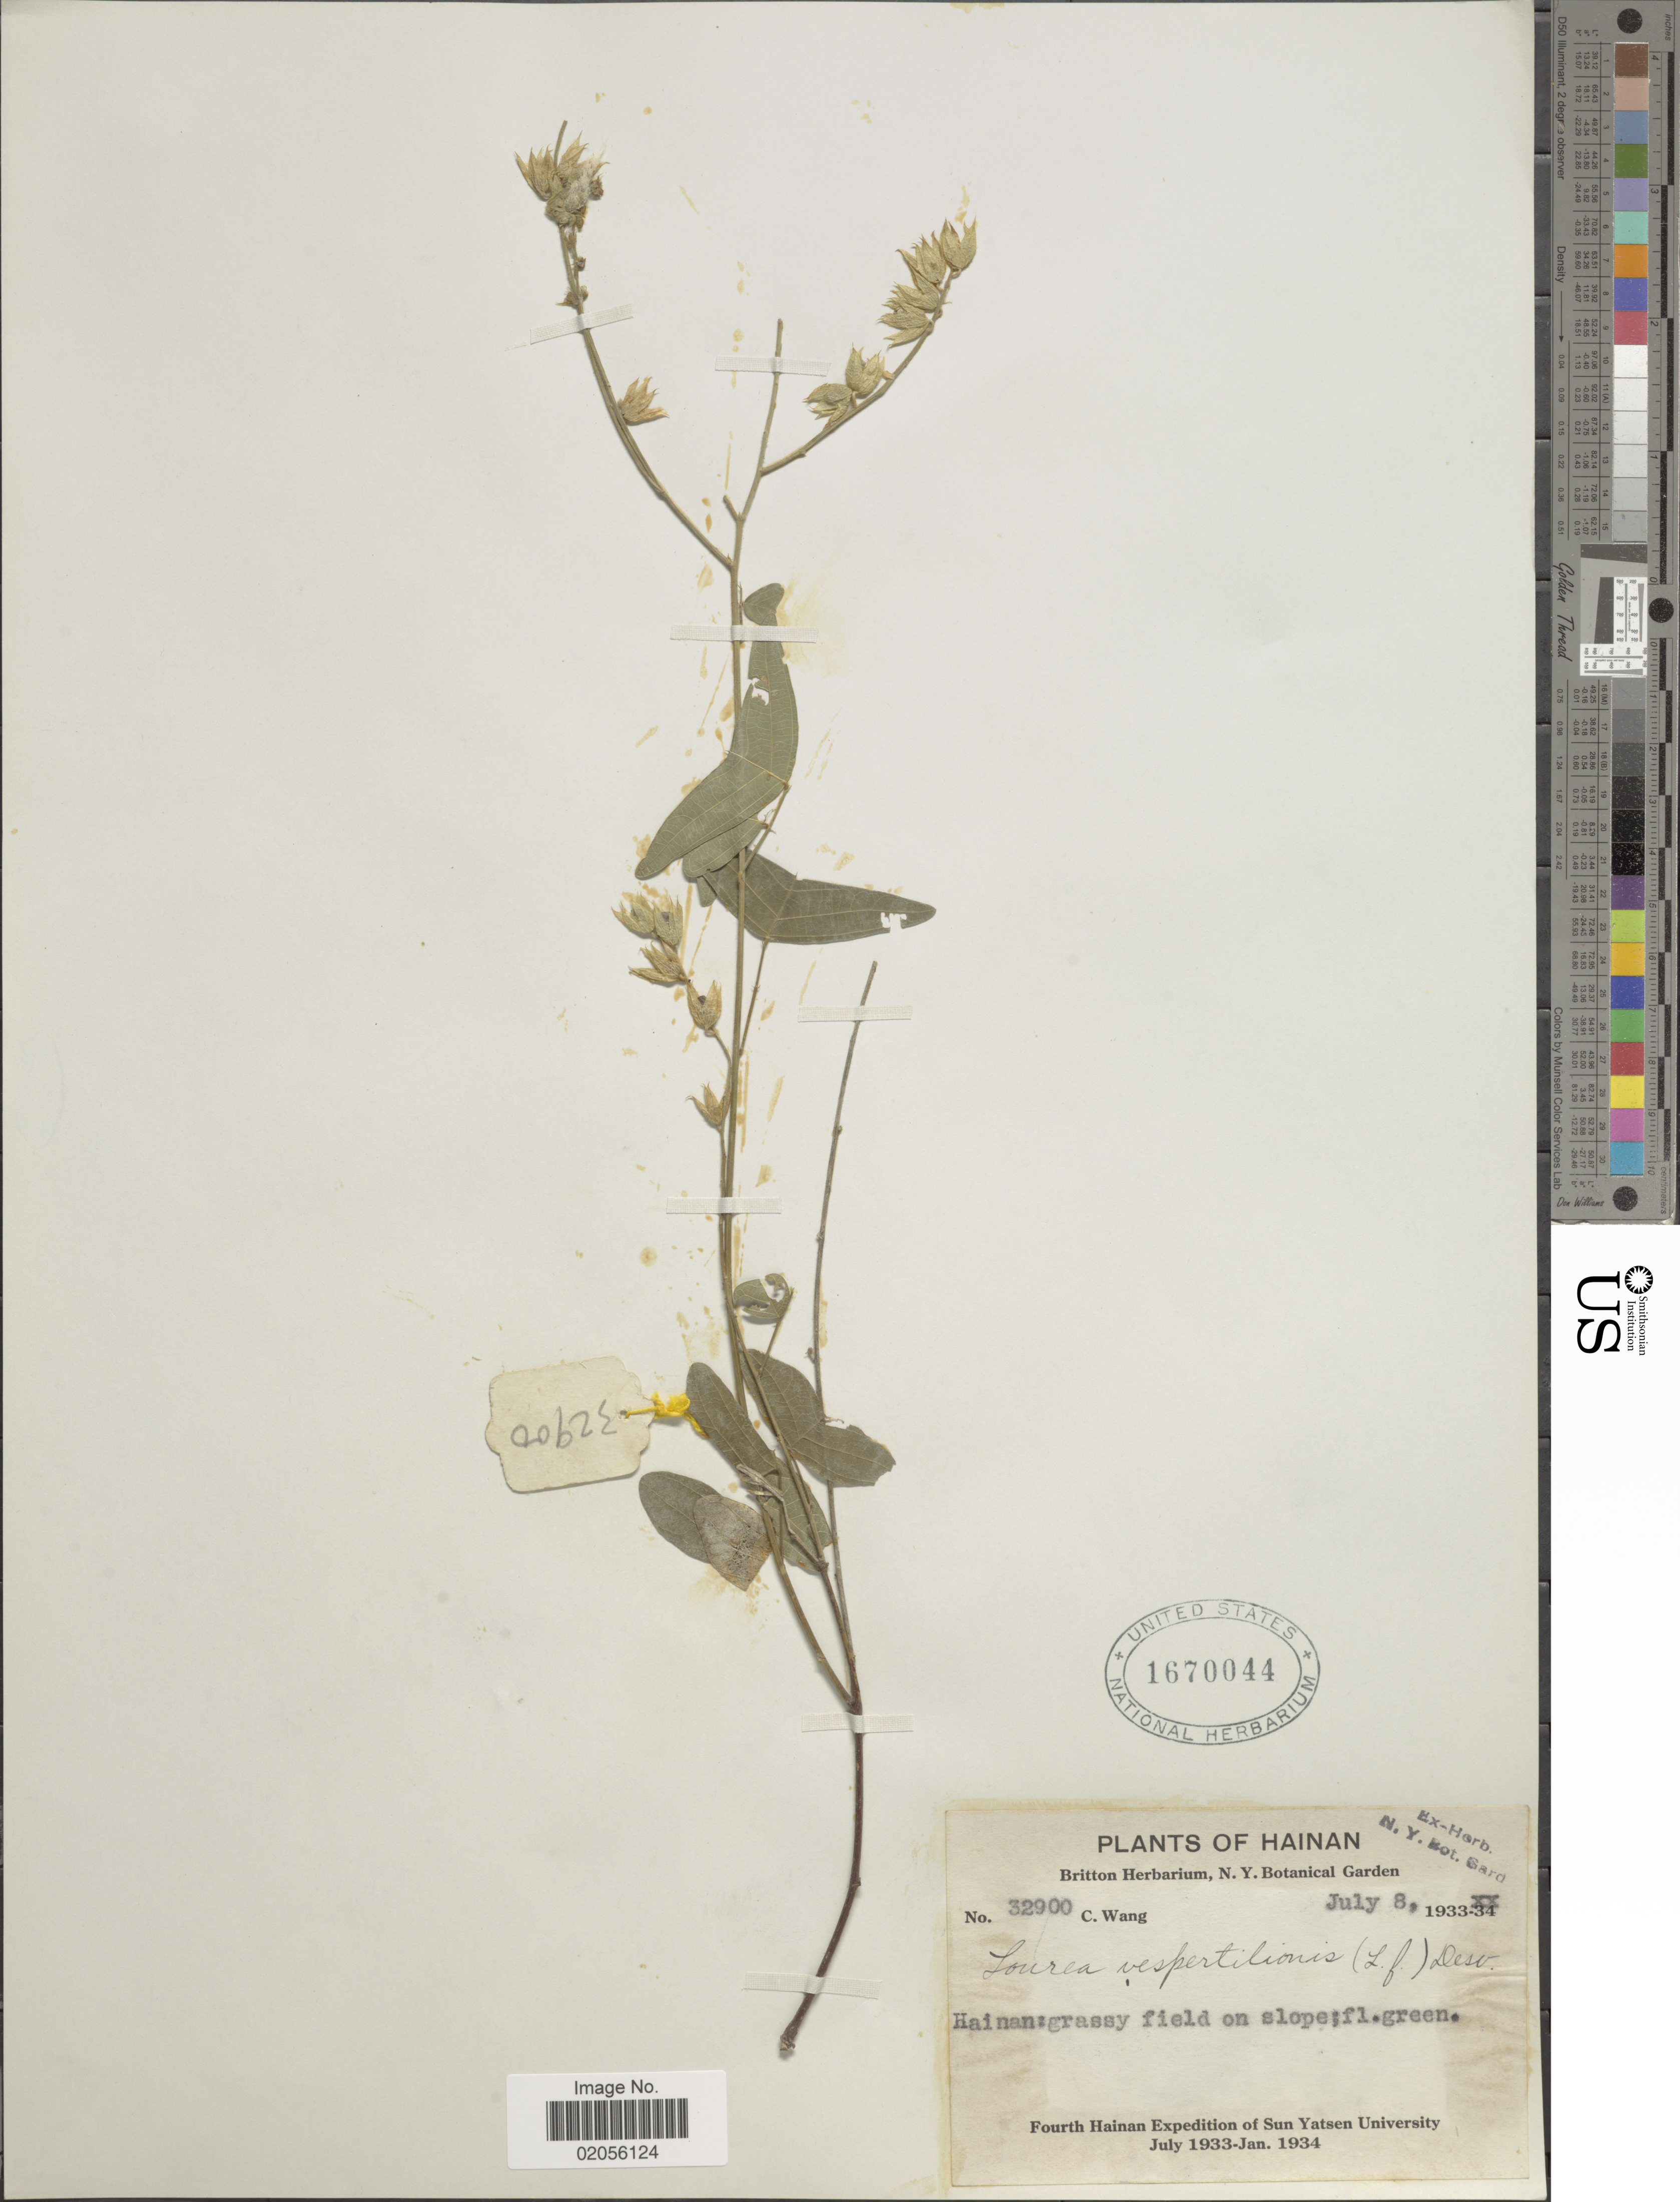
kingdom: Plantae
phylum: Tracheophyta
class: Magnoliopsida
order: Fabales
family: Fabaceae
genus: Lourea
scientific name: Lourea vespertilionis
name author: (L. f.) Desv.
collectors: C. Wang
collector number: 32900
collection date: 1933-07-08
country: China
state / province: Hainan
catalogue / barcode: US 1670044